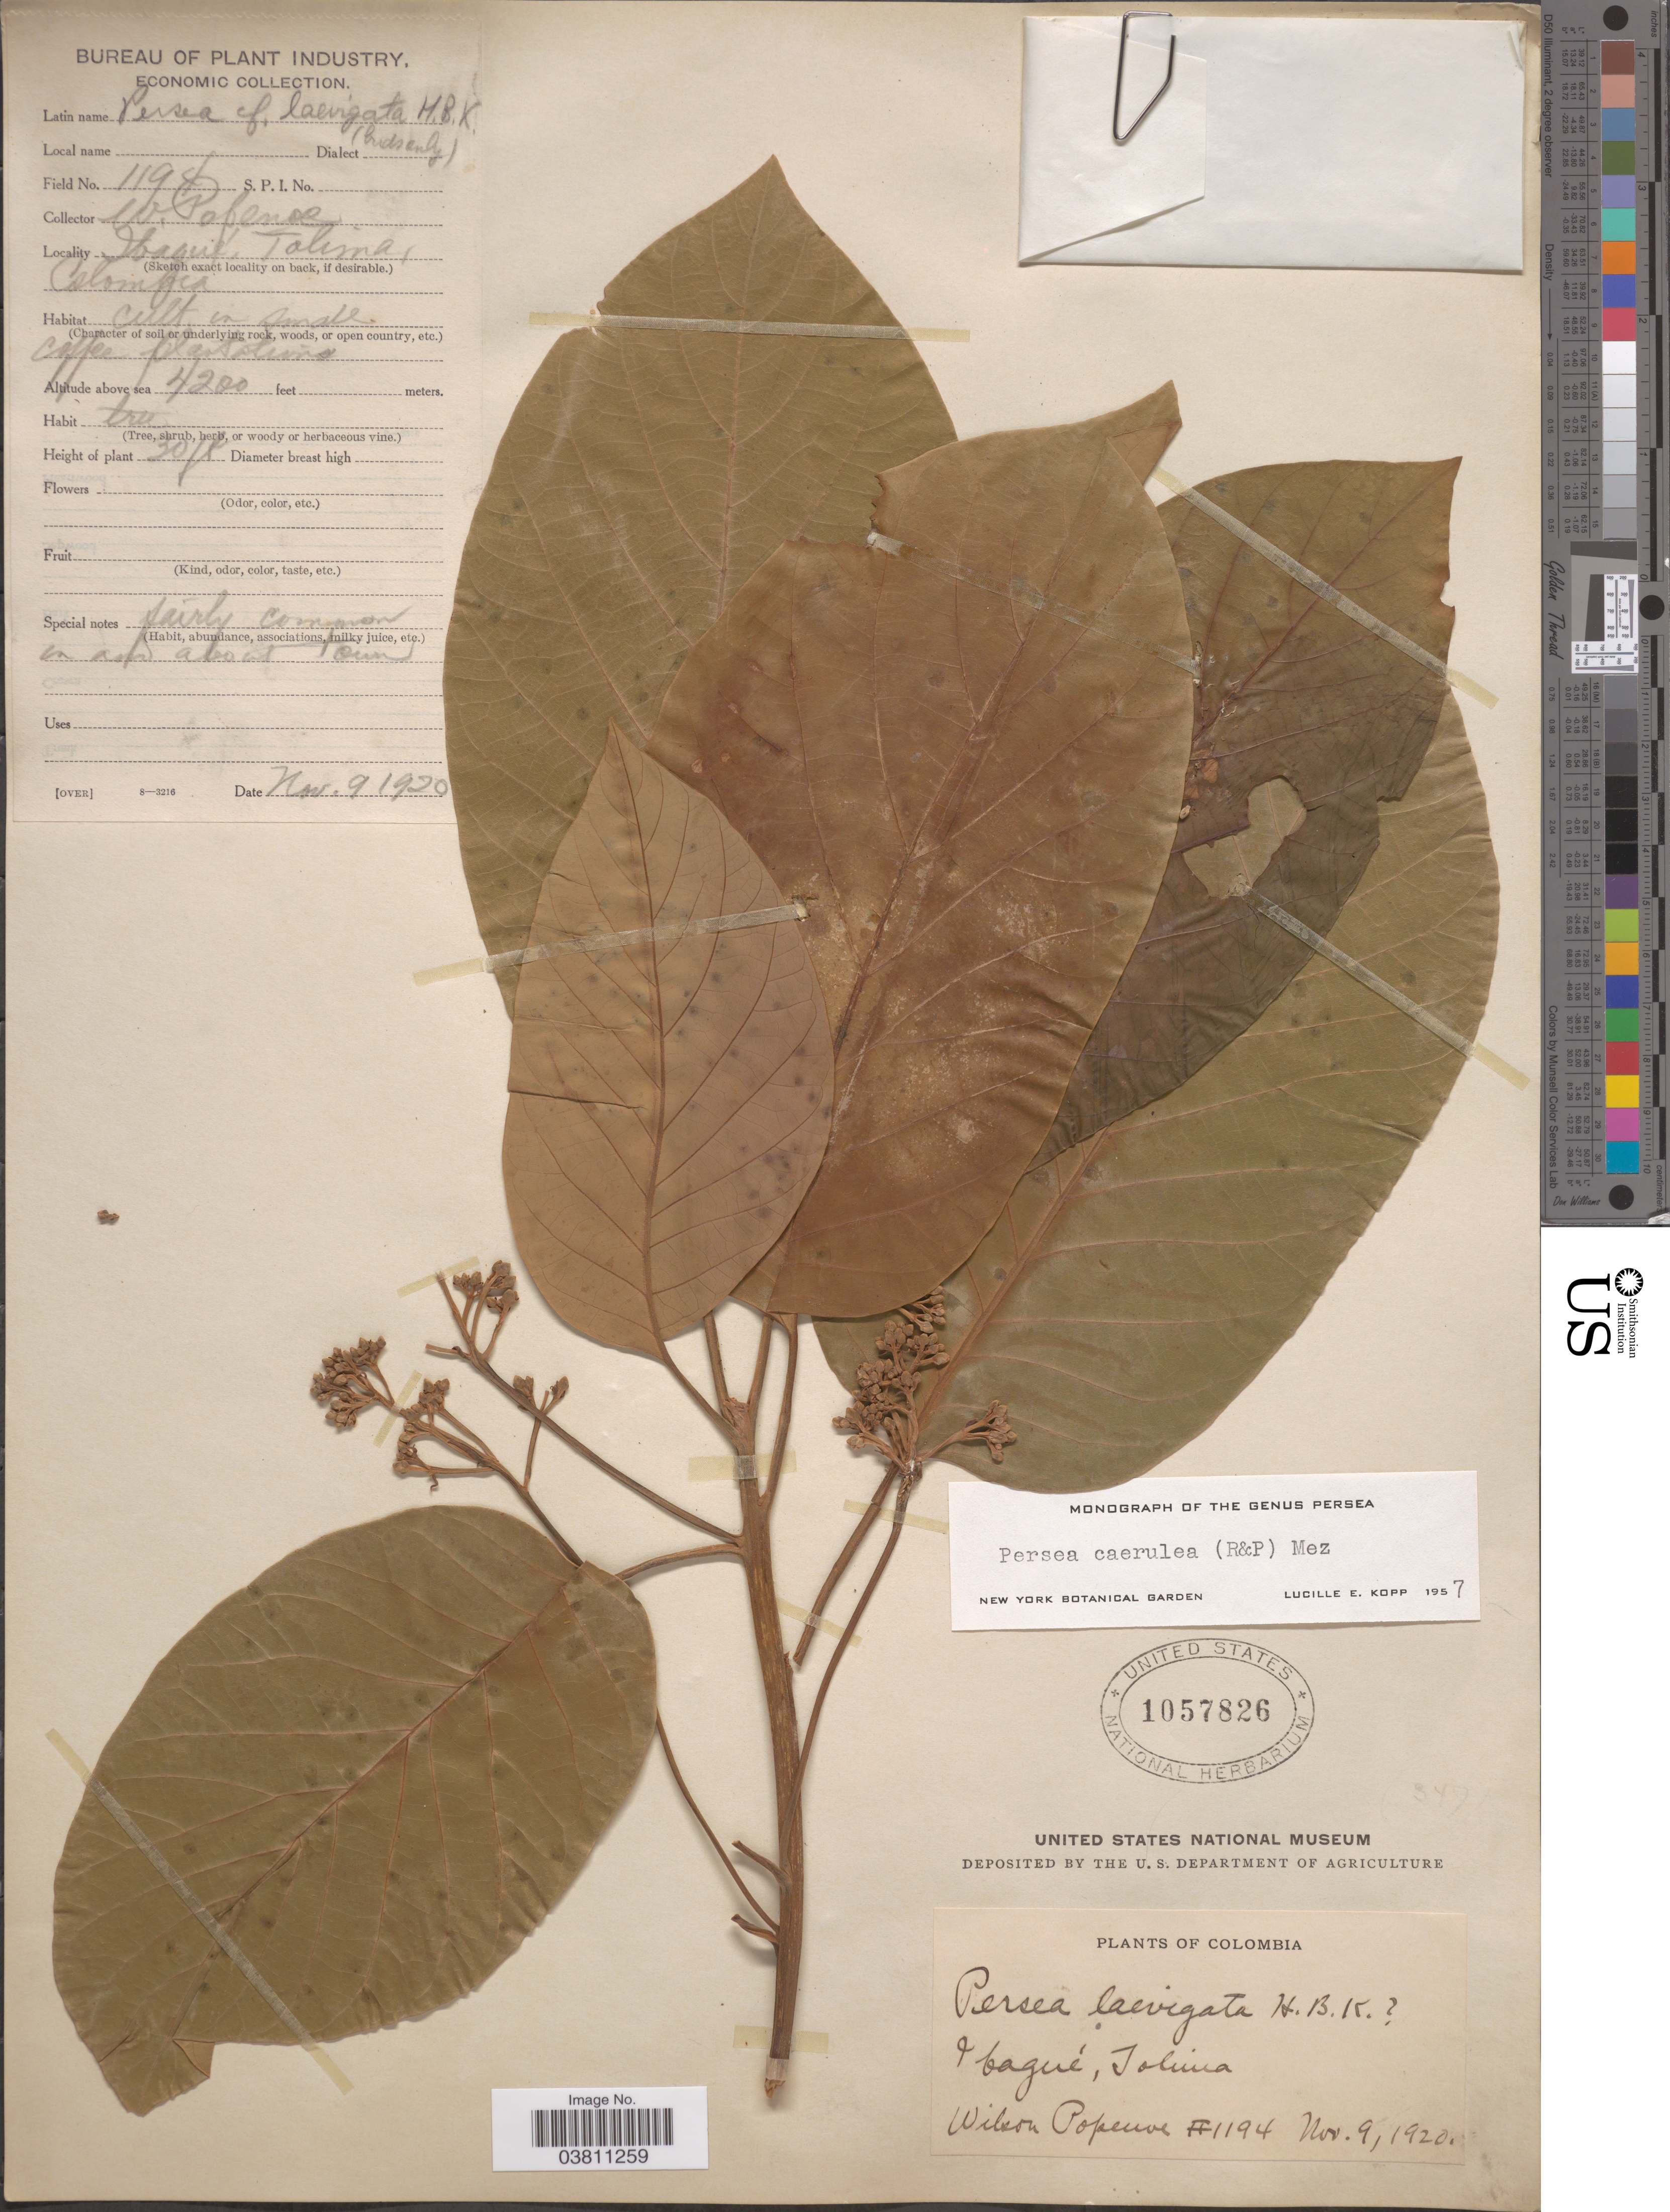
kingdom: Plantae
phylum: Tracheophyta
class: Magnoliopsida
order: Laurales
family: Lauraceae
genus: Persea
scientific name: Persea caerulea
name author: (Ruiz & Pav.) Mez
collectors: F. Popenoe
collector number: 1194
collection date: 1920-11-09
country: Colombia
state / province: Tolima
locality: Ibagué.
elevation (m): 1280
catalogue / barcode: US 1057826